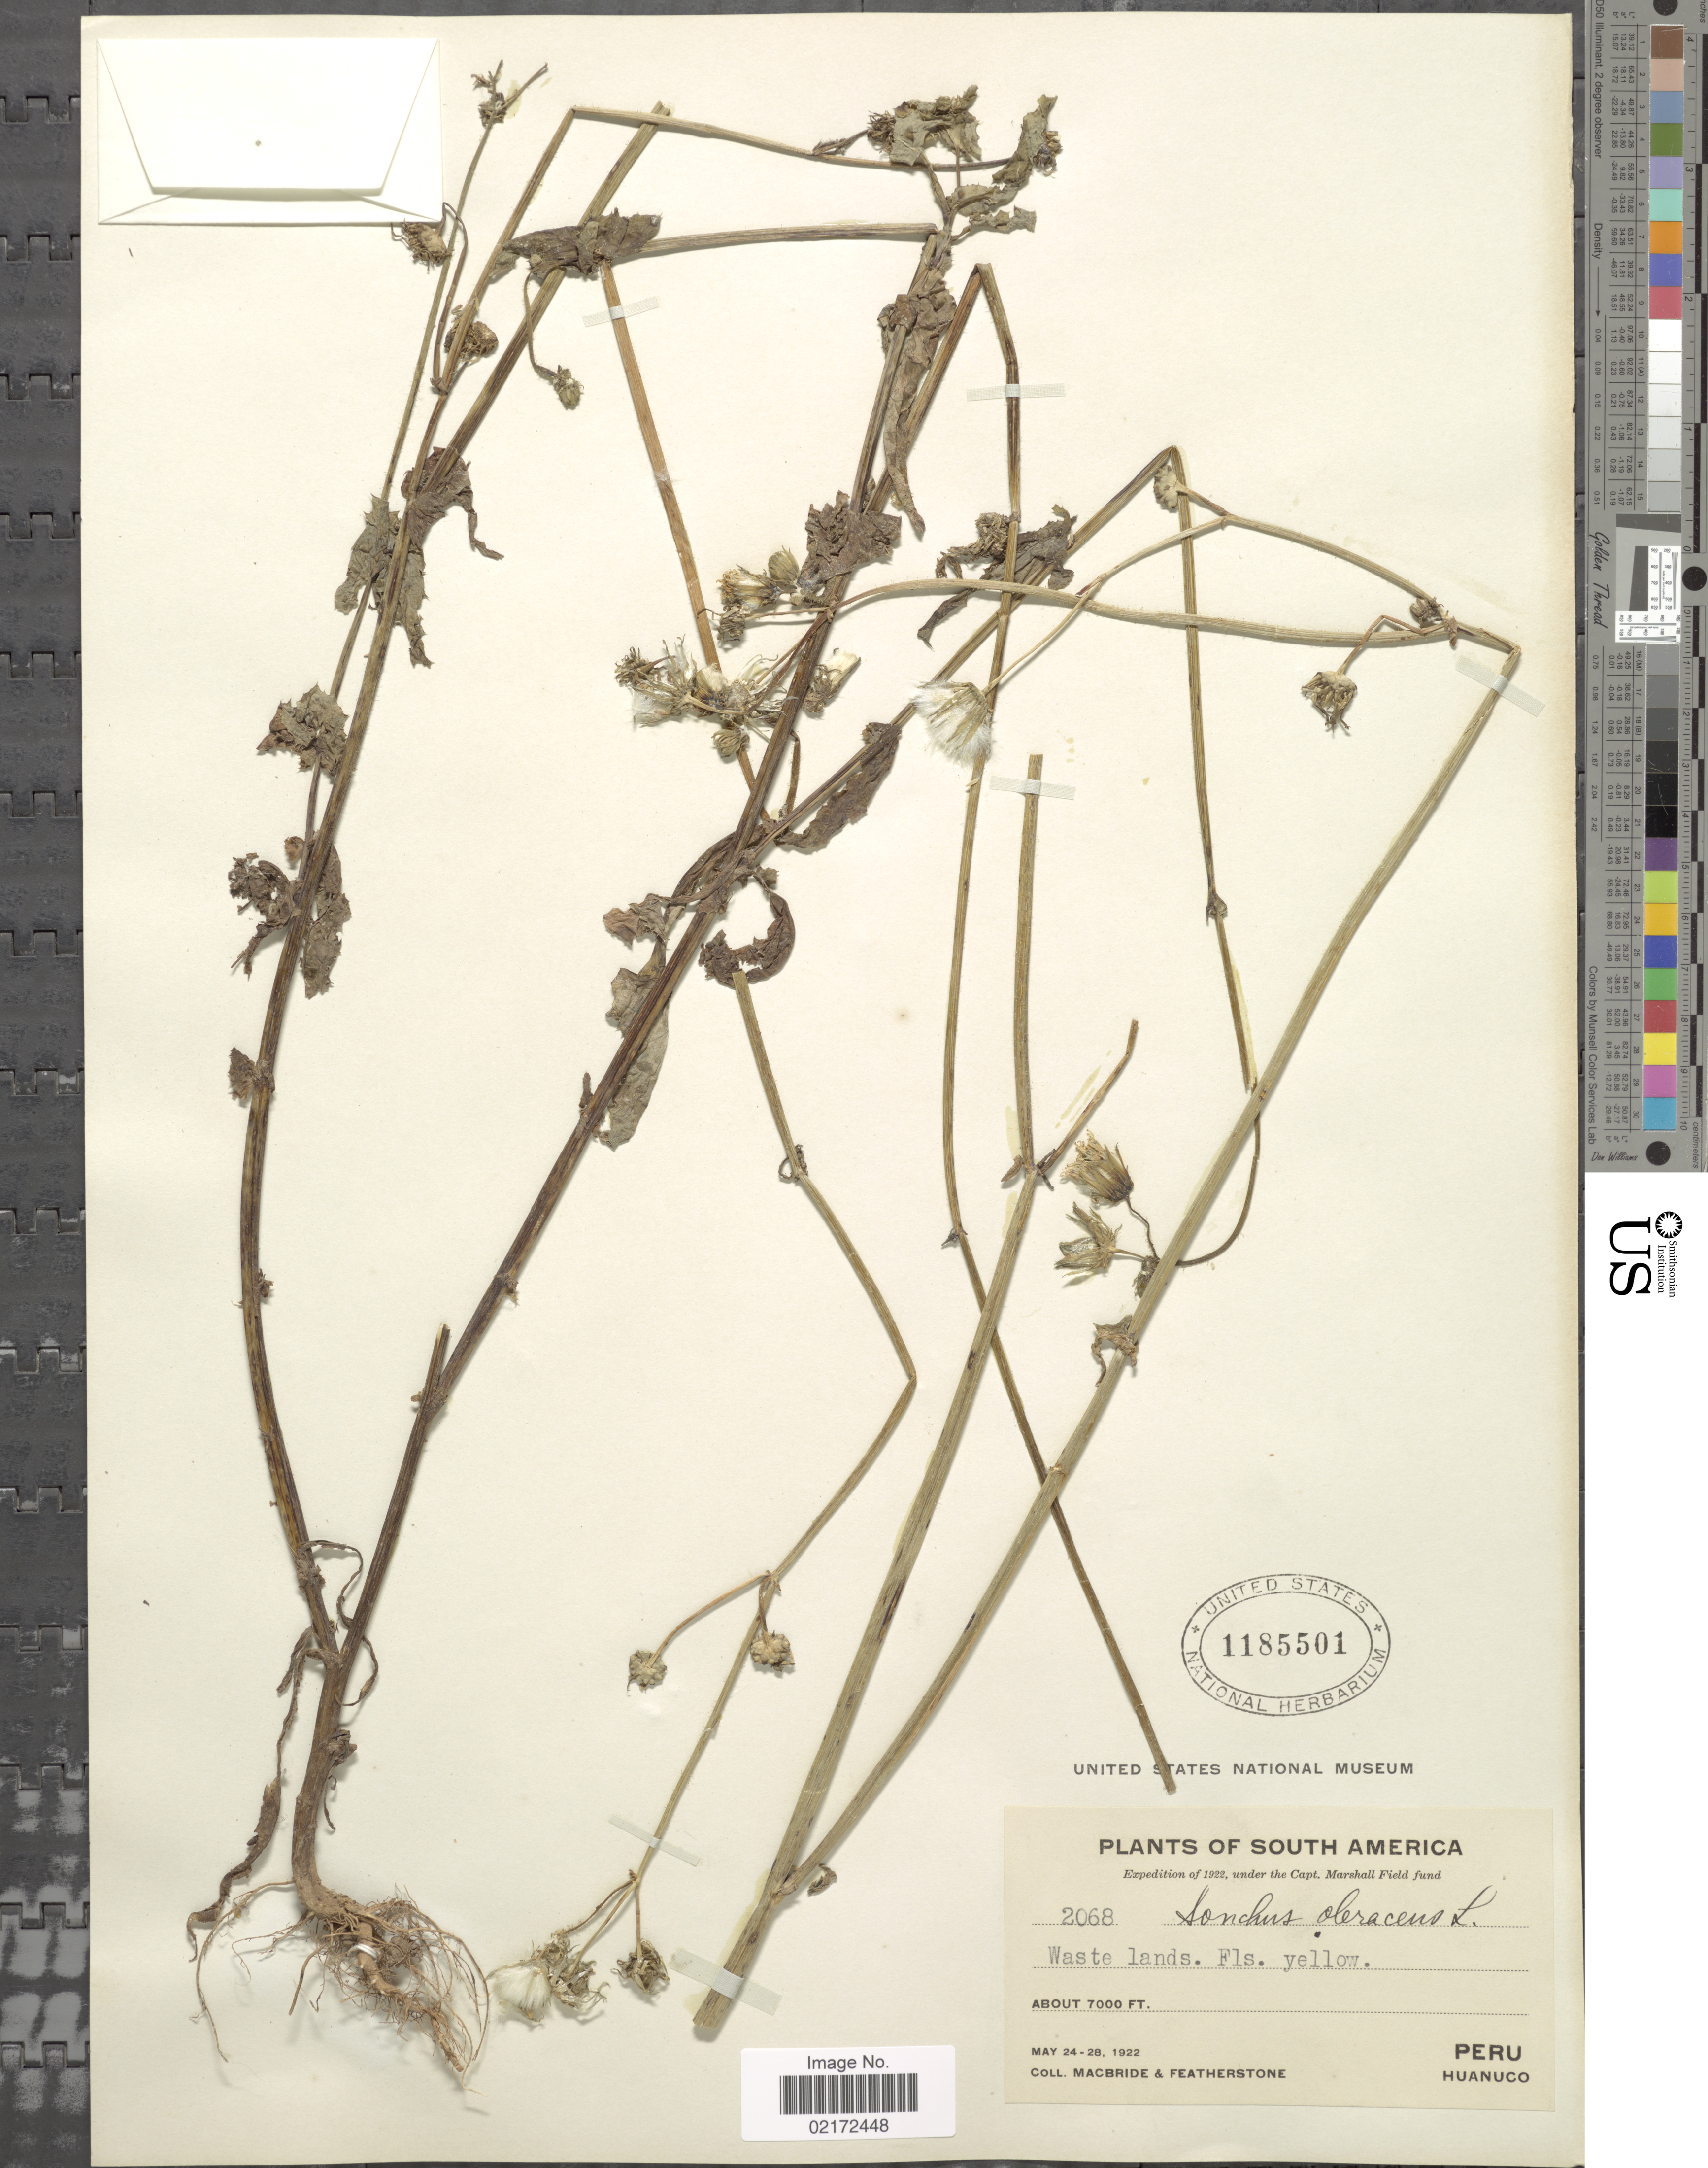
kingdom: Plantae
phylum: Tracheophyta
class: Magnoliopsida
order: Asterales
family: Asteraceae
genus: Sonchus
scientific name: Sonchus oleraceus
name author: L.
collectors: Macbride, -- & -. Featherstone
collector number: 2068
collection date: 1922-05-24/1922-05-28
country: Peru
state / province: Huánuco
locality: Waste lands. Peru, Huanuco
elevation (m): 2134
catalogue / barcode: US 1185501